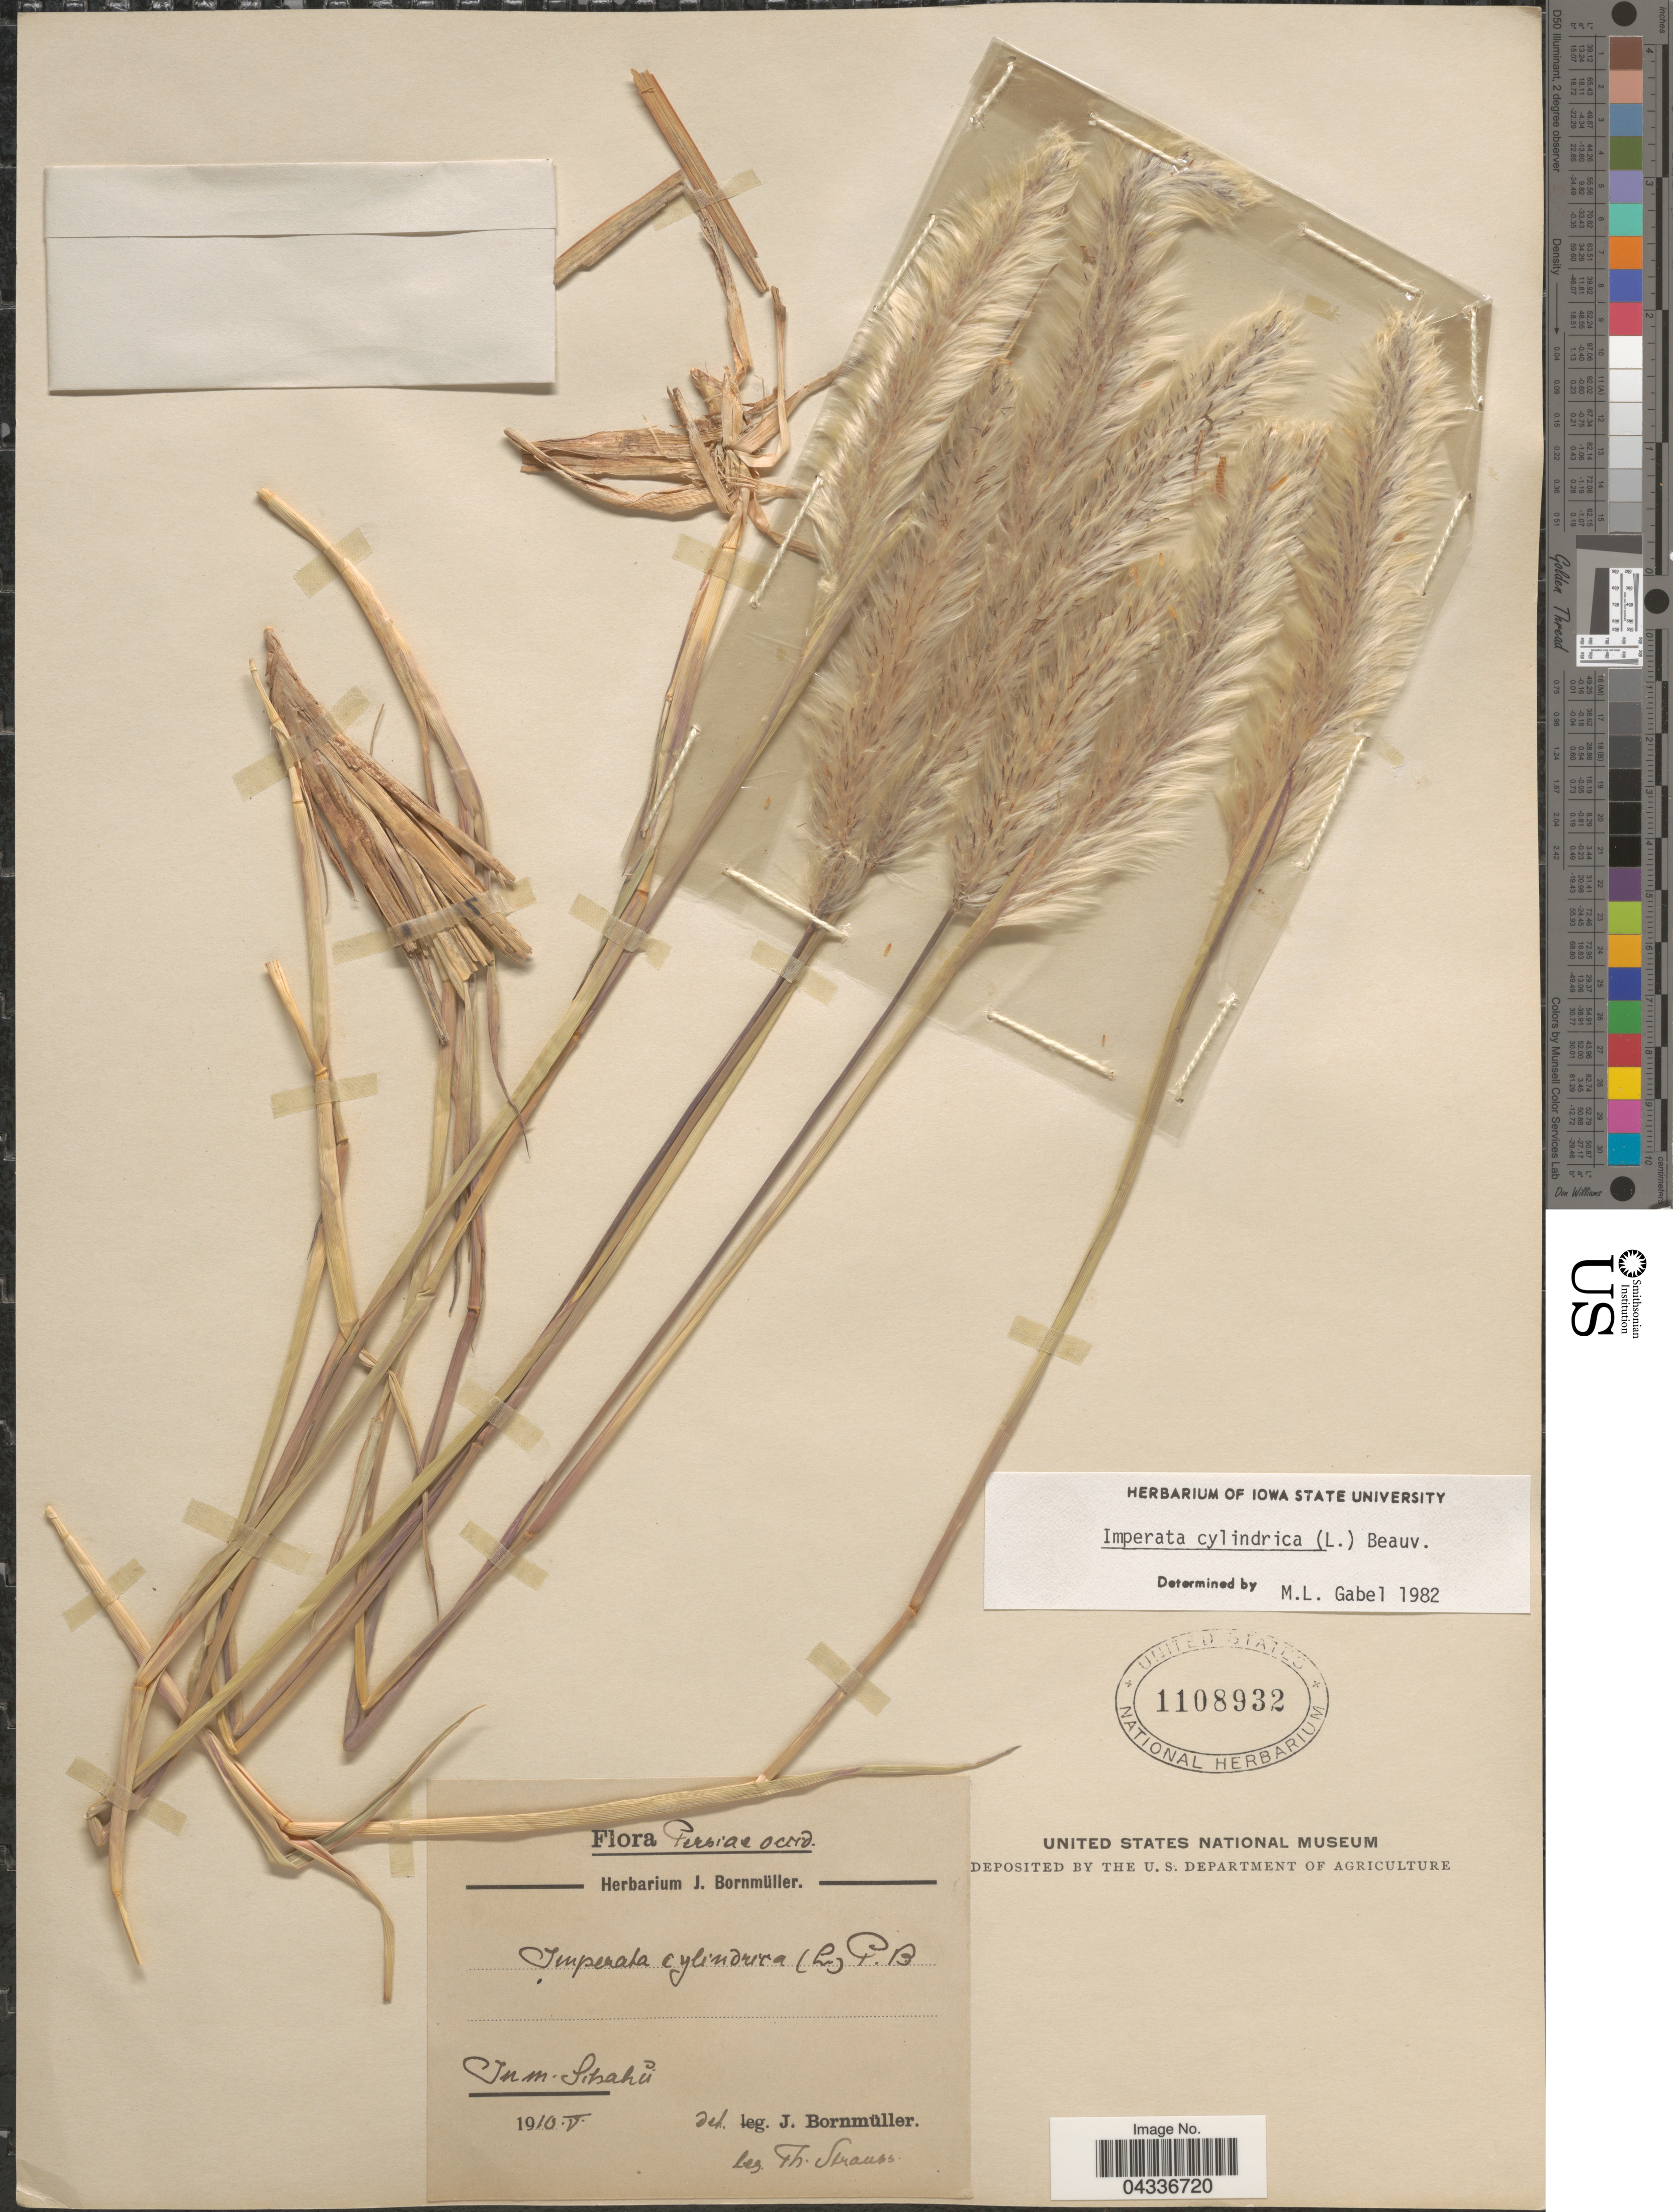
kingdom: Plantae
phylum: Tracheophyta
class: Liliopsida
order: Poales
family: Poaceae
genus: Imperata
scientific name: Imperata cylindrica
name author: (L.) P. Beauv.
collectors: T. Strauss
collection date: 1910-05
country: Iran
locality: Persiae occid. In m. Sihaků.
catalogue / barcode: US 1108932